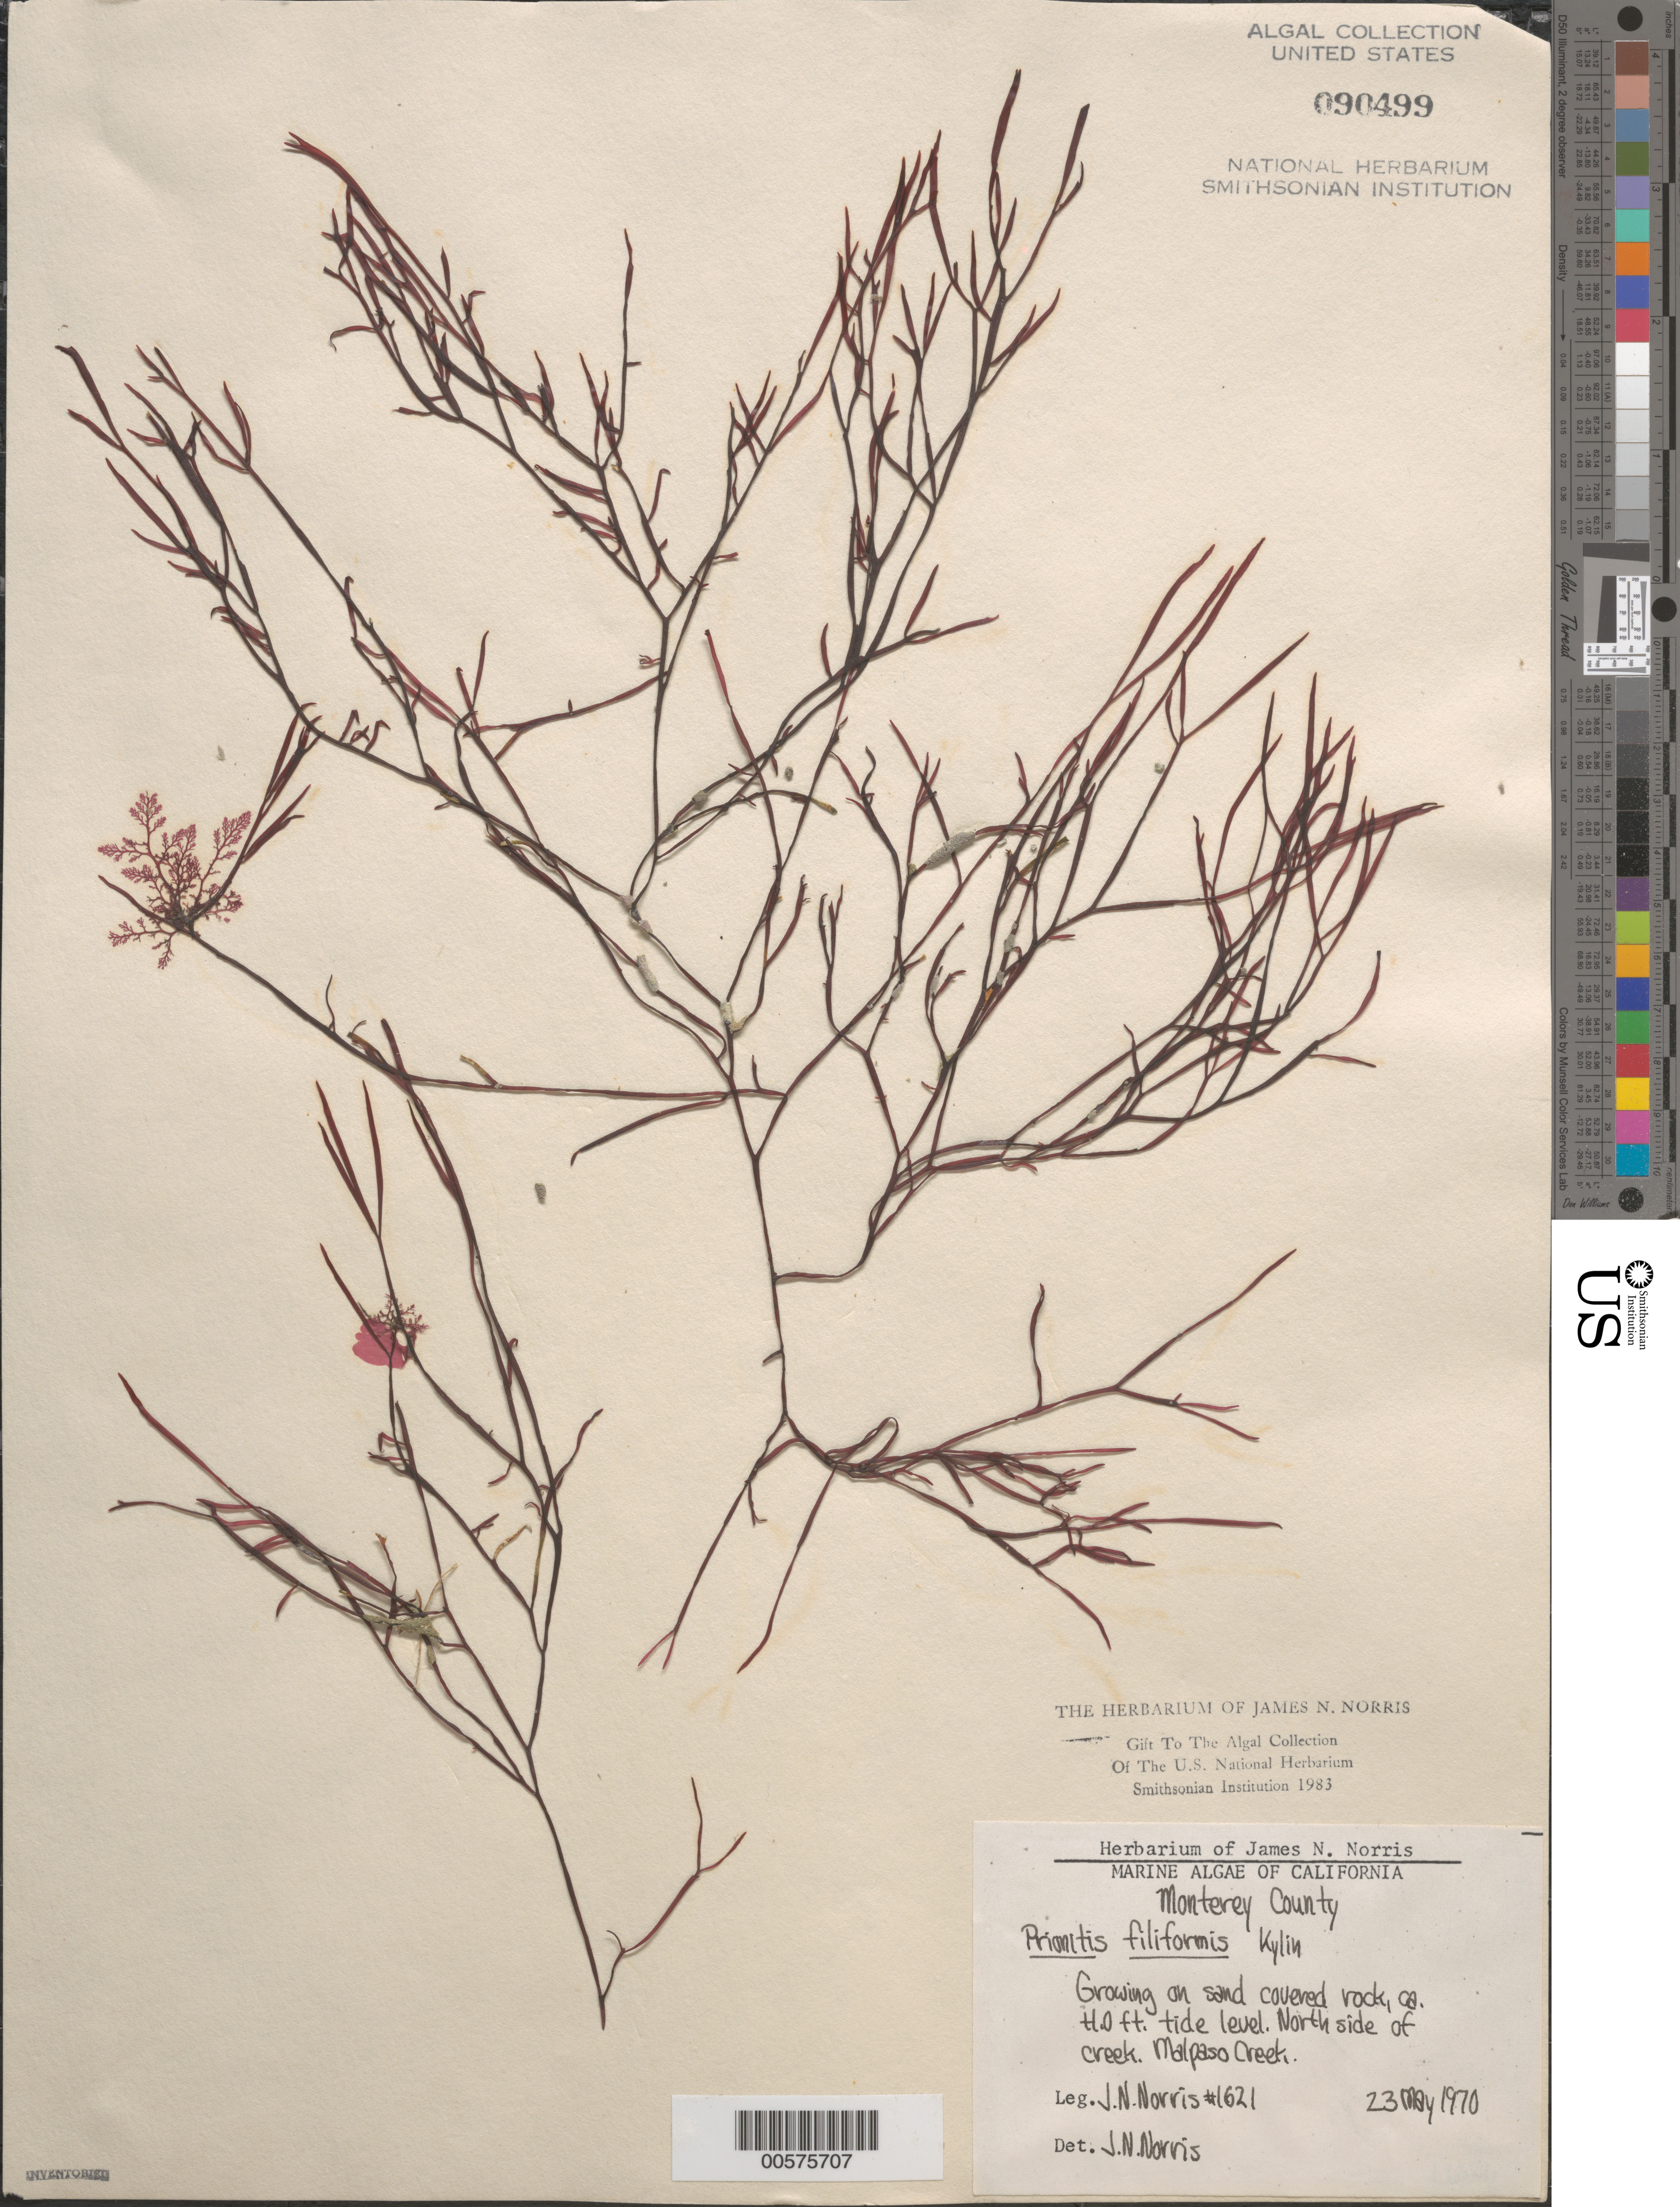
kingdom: Plantae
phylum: Rhodophyta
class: Florideophyceae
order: Halymeniales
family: Halymeniaceae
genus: Prionitis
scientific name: Prionitis filiformis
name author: Kylin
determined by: Norris, James N.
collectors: J. N. Norris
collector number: JN-1621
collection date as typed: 23 May 1970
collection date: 1970-05-23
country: United States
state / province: California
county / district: Monterey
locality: Malpaso Creek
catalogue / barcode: US 90499